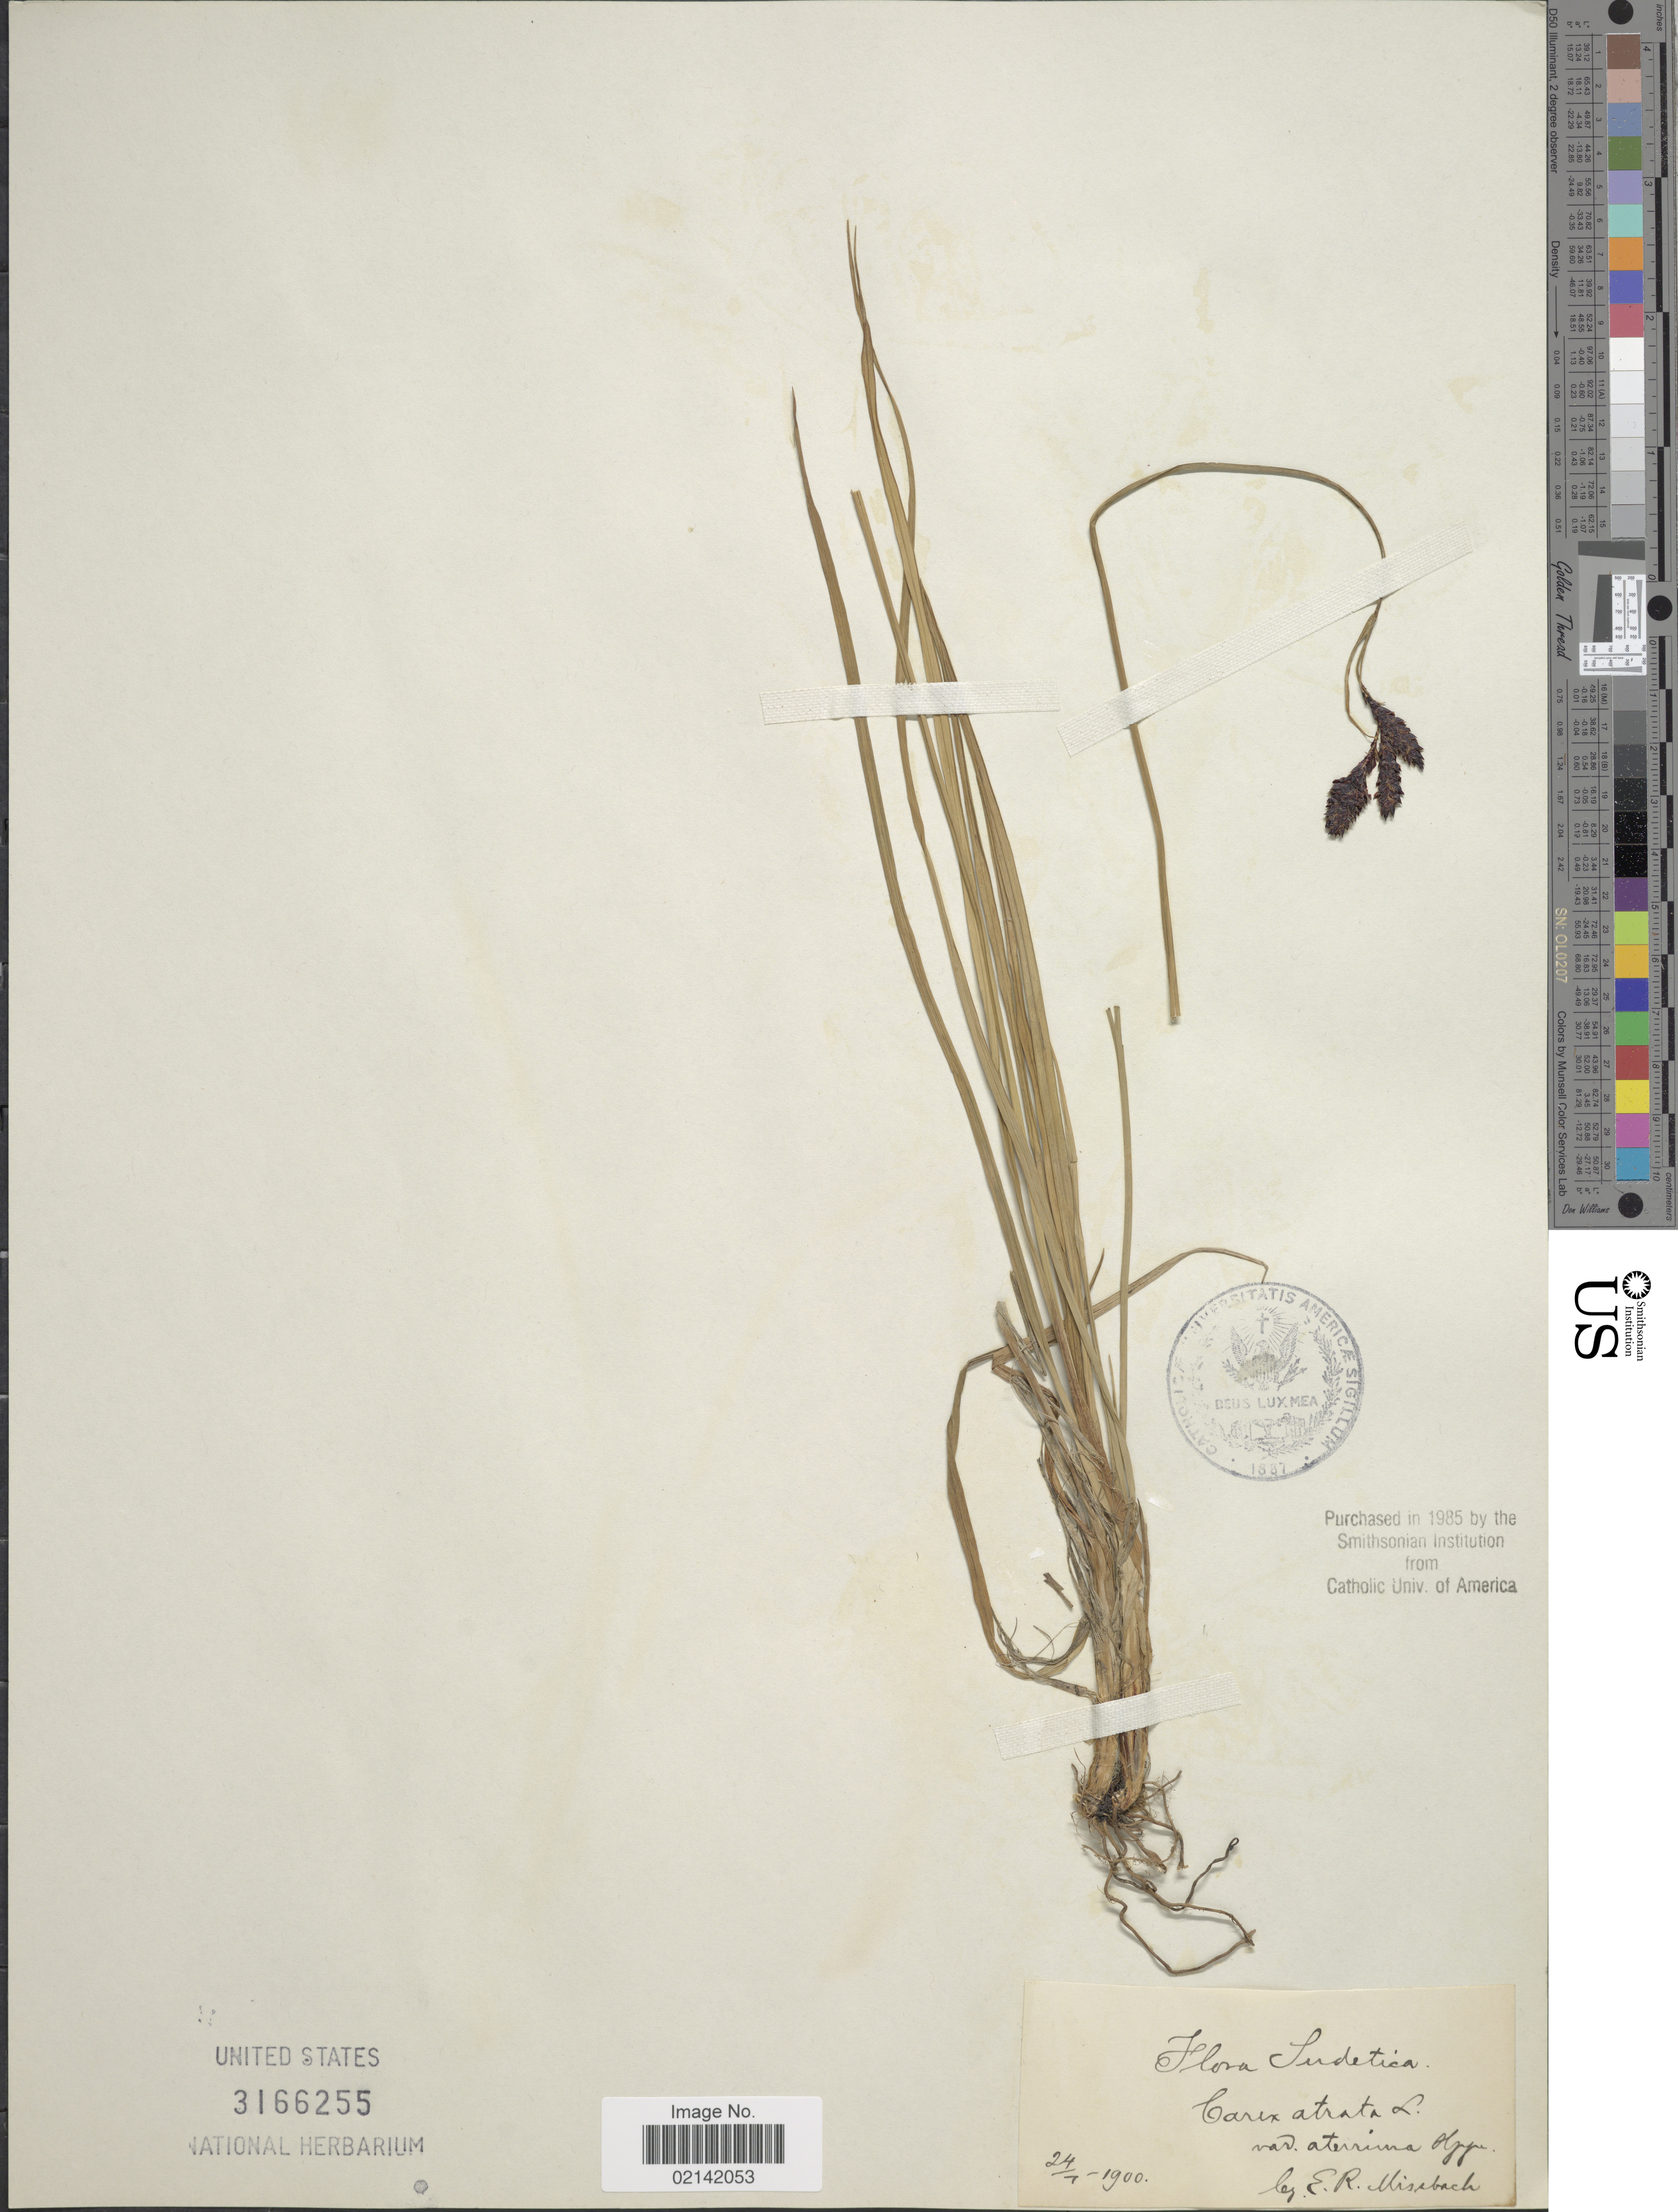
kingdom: Plantae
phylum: Tracheophyta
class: Liliopsida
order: Poales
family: Cyperaceae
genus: Carex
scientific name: Carex atrata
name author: L.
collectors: E. Missbach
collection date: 1900-07-24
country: Germany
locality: Sudetica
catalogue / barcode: US 3166255